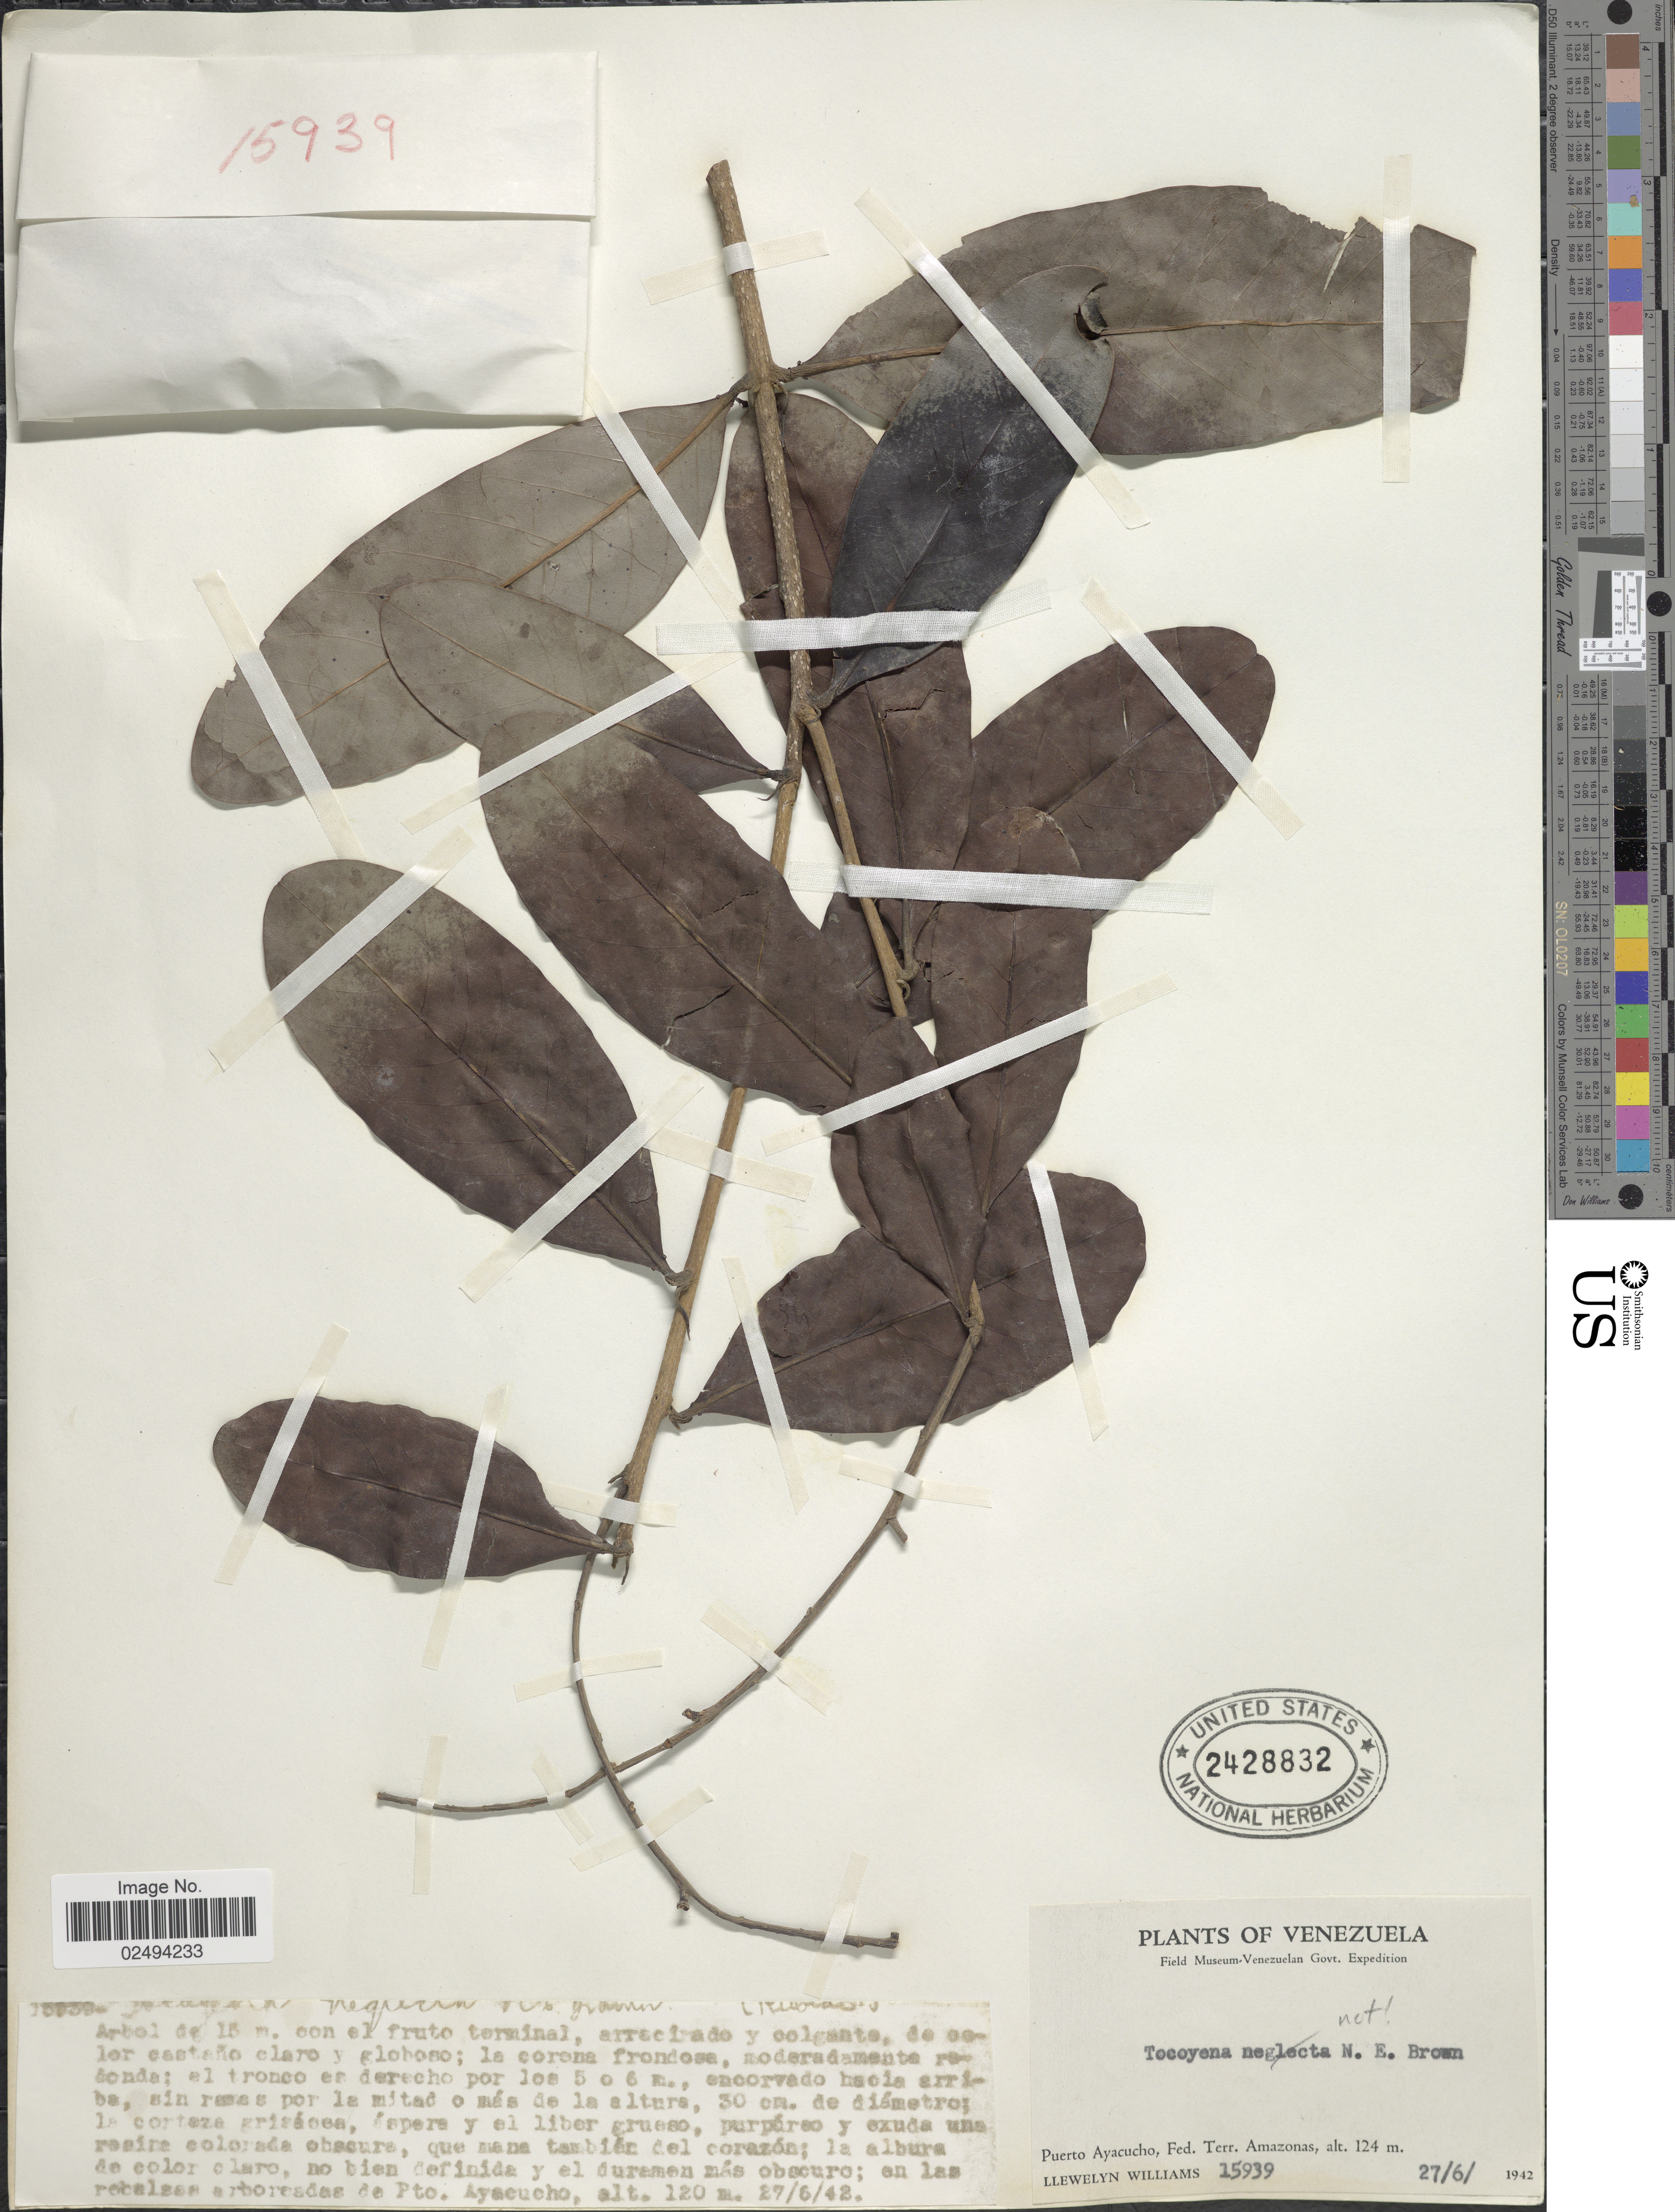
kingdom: Plantae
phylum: Tracheophyta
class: Magnoliopsida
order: Gentianales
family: Rubiaceae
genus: Tocoyena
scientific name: Tocoyena sp.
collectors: Ll. Williams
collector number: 15939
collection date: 1942-06-27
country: Venezuela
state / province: Amazonas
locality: Puerto Ayacucho, Fed. Terr Amazonas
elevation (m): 124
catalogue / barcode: US 2428832